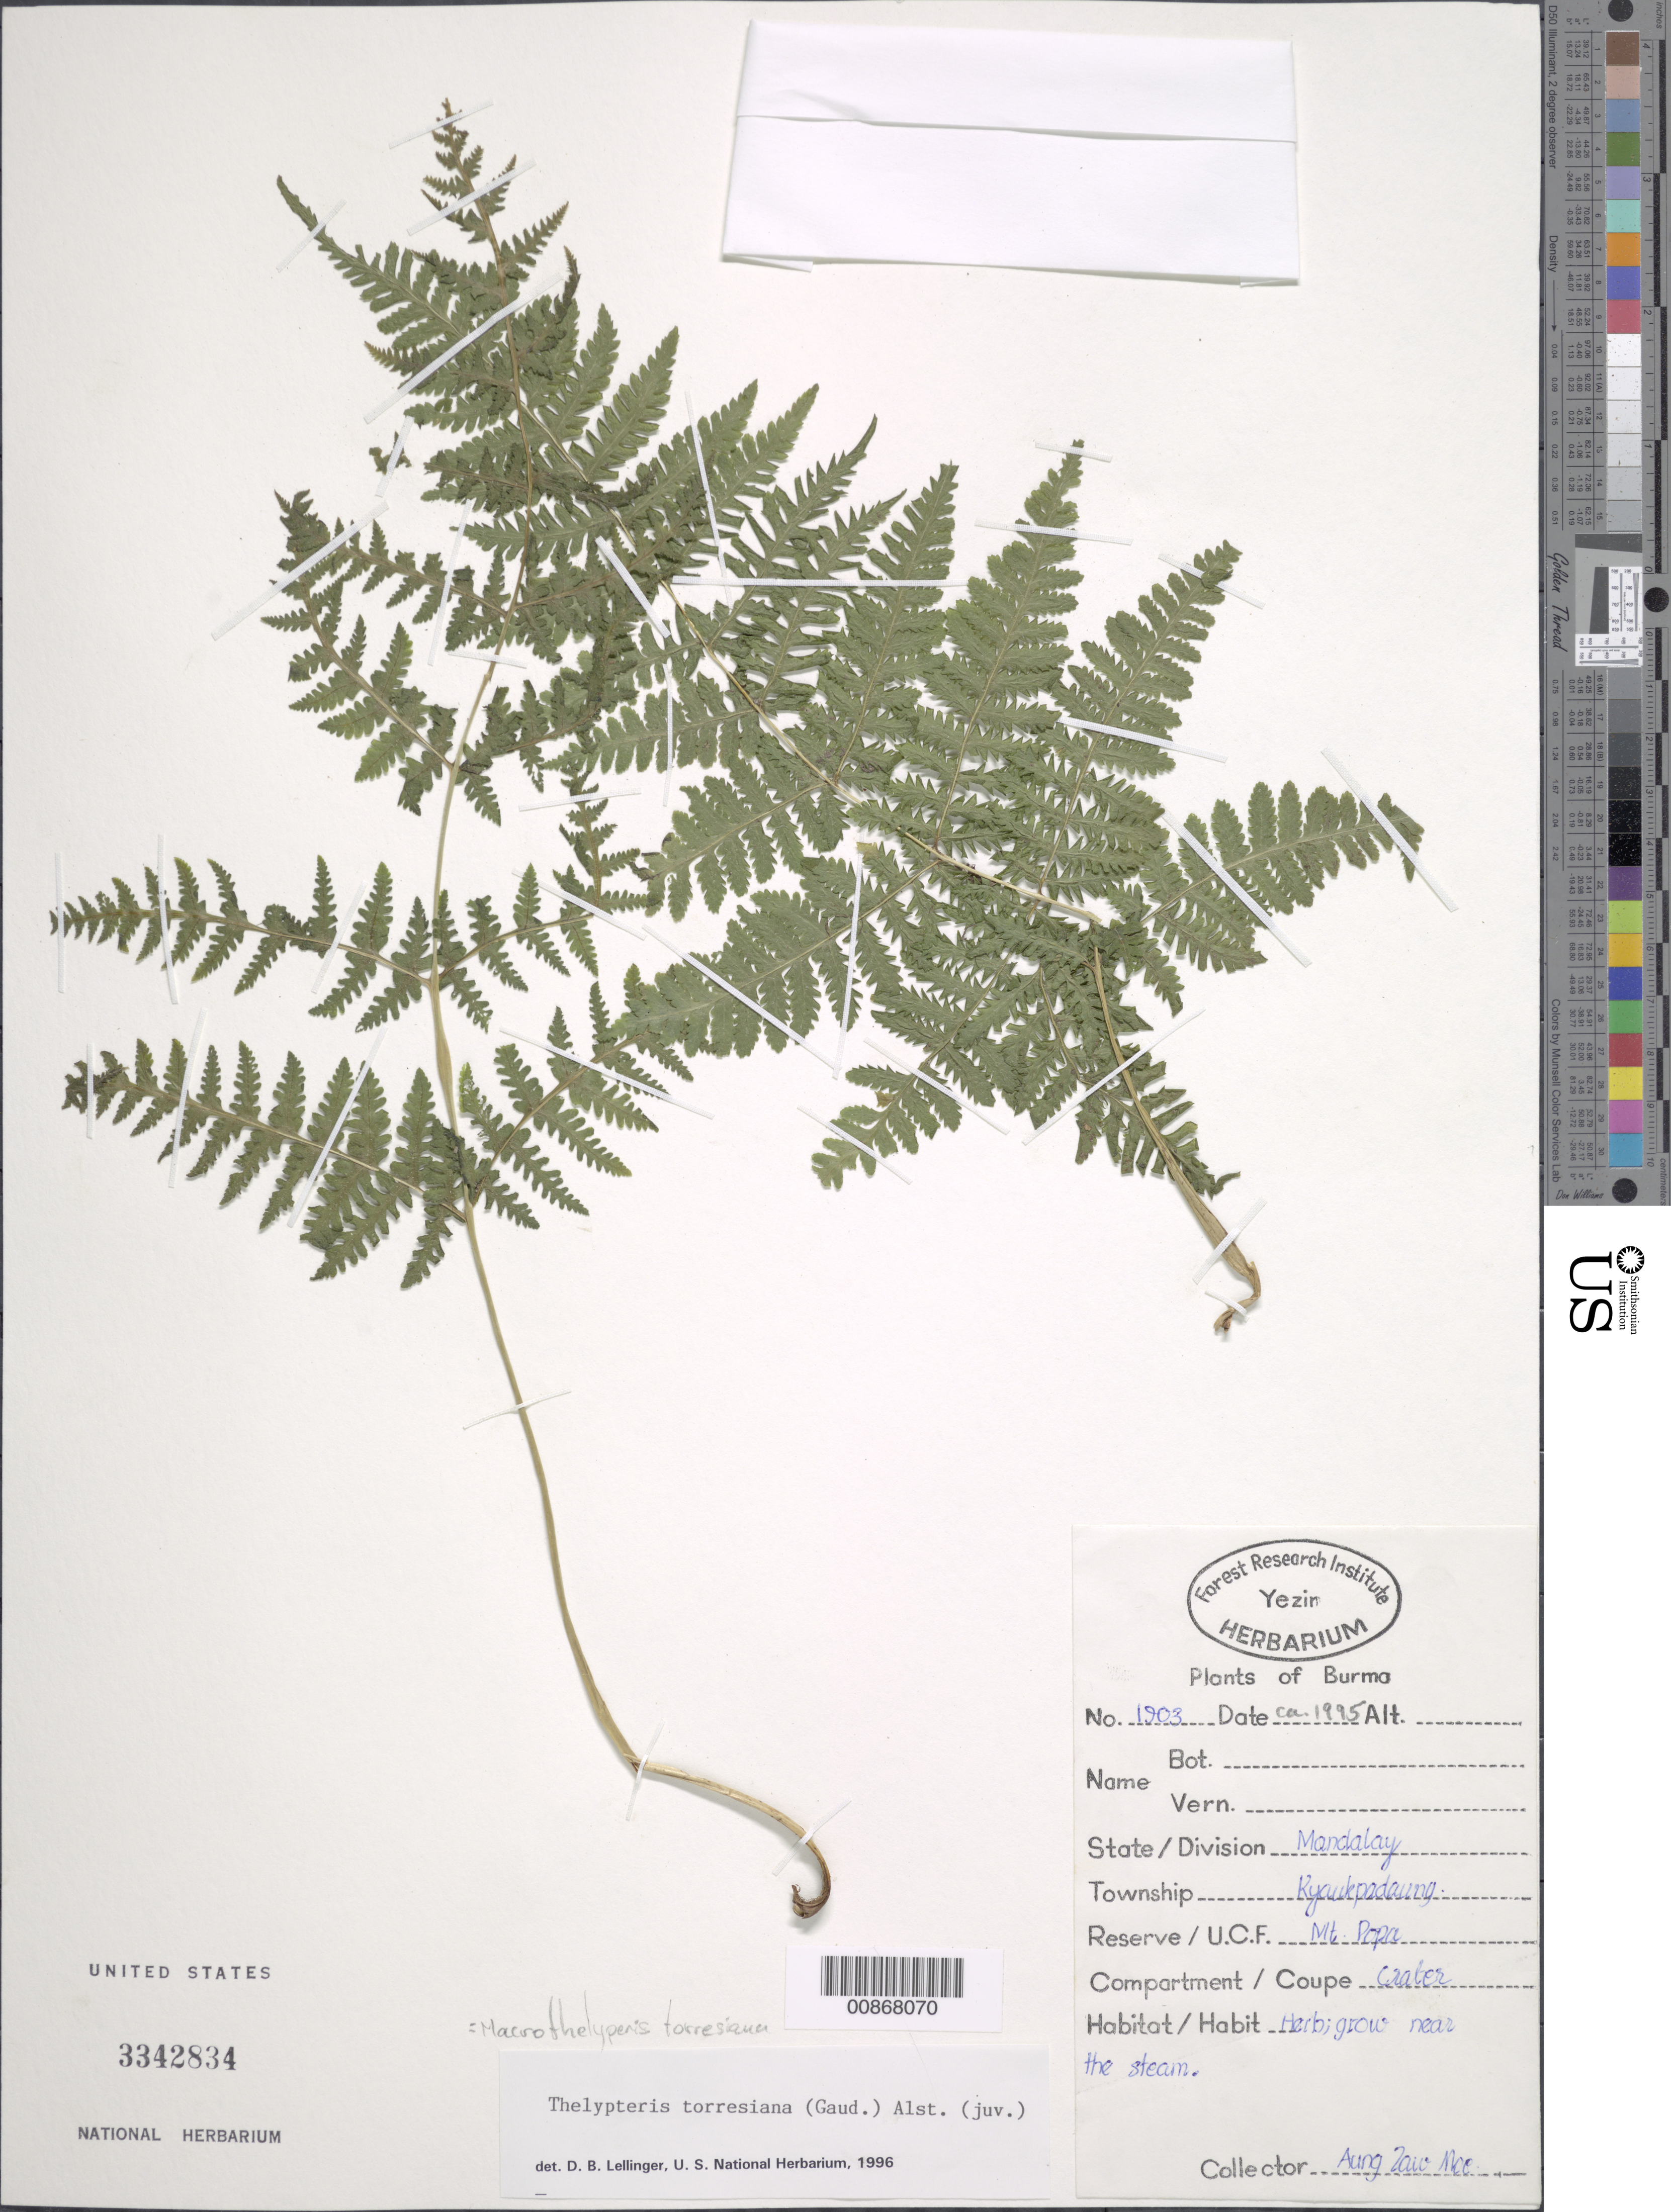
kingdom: Plantae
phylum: Tracheophyta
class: Polypodiopsida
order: Polypodiales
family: Thelypteridaceae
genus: Macrothelypteris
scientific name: Macrothelypteris torresiana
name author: (Gaudich.) Ching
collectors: Aung Zaw Moe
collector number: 1903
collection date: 1995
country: Myanmar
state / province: Mandalay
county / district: Kyaukpadaung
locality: Mt. Popa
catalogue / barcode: US 3342834